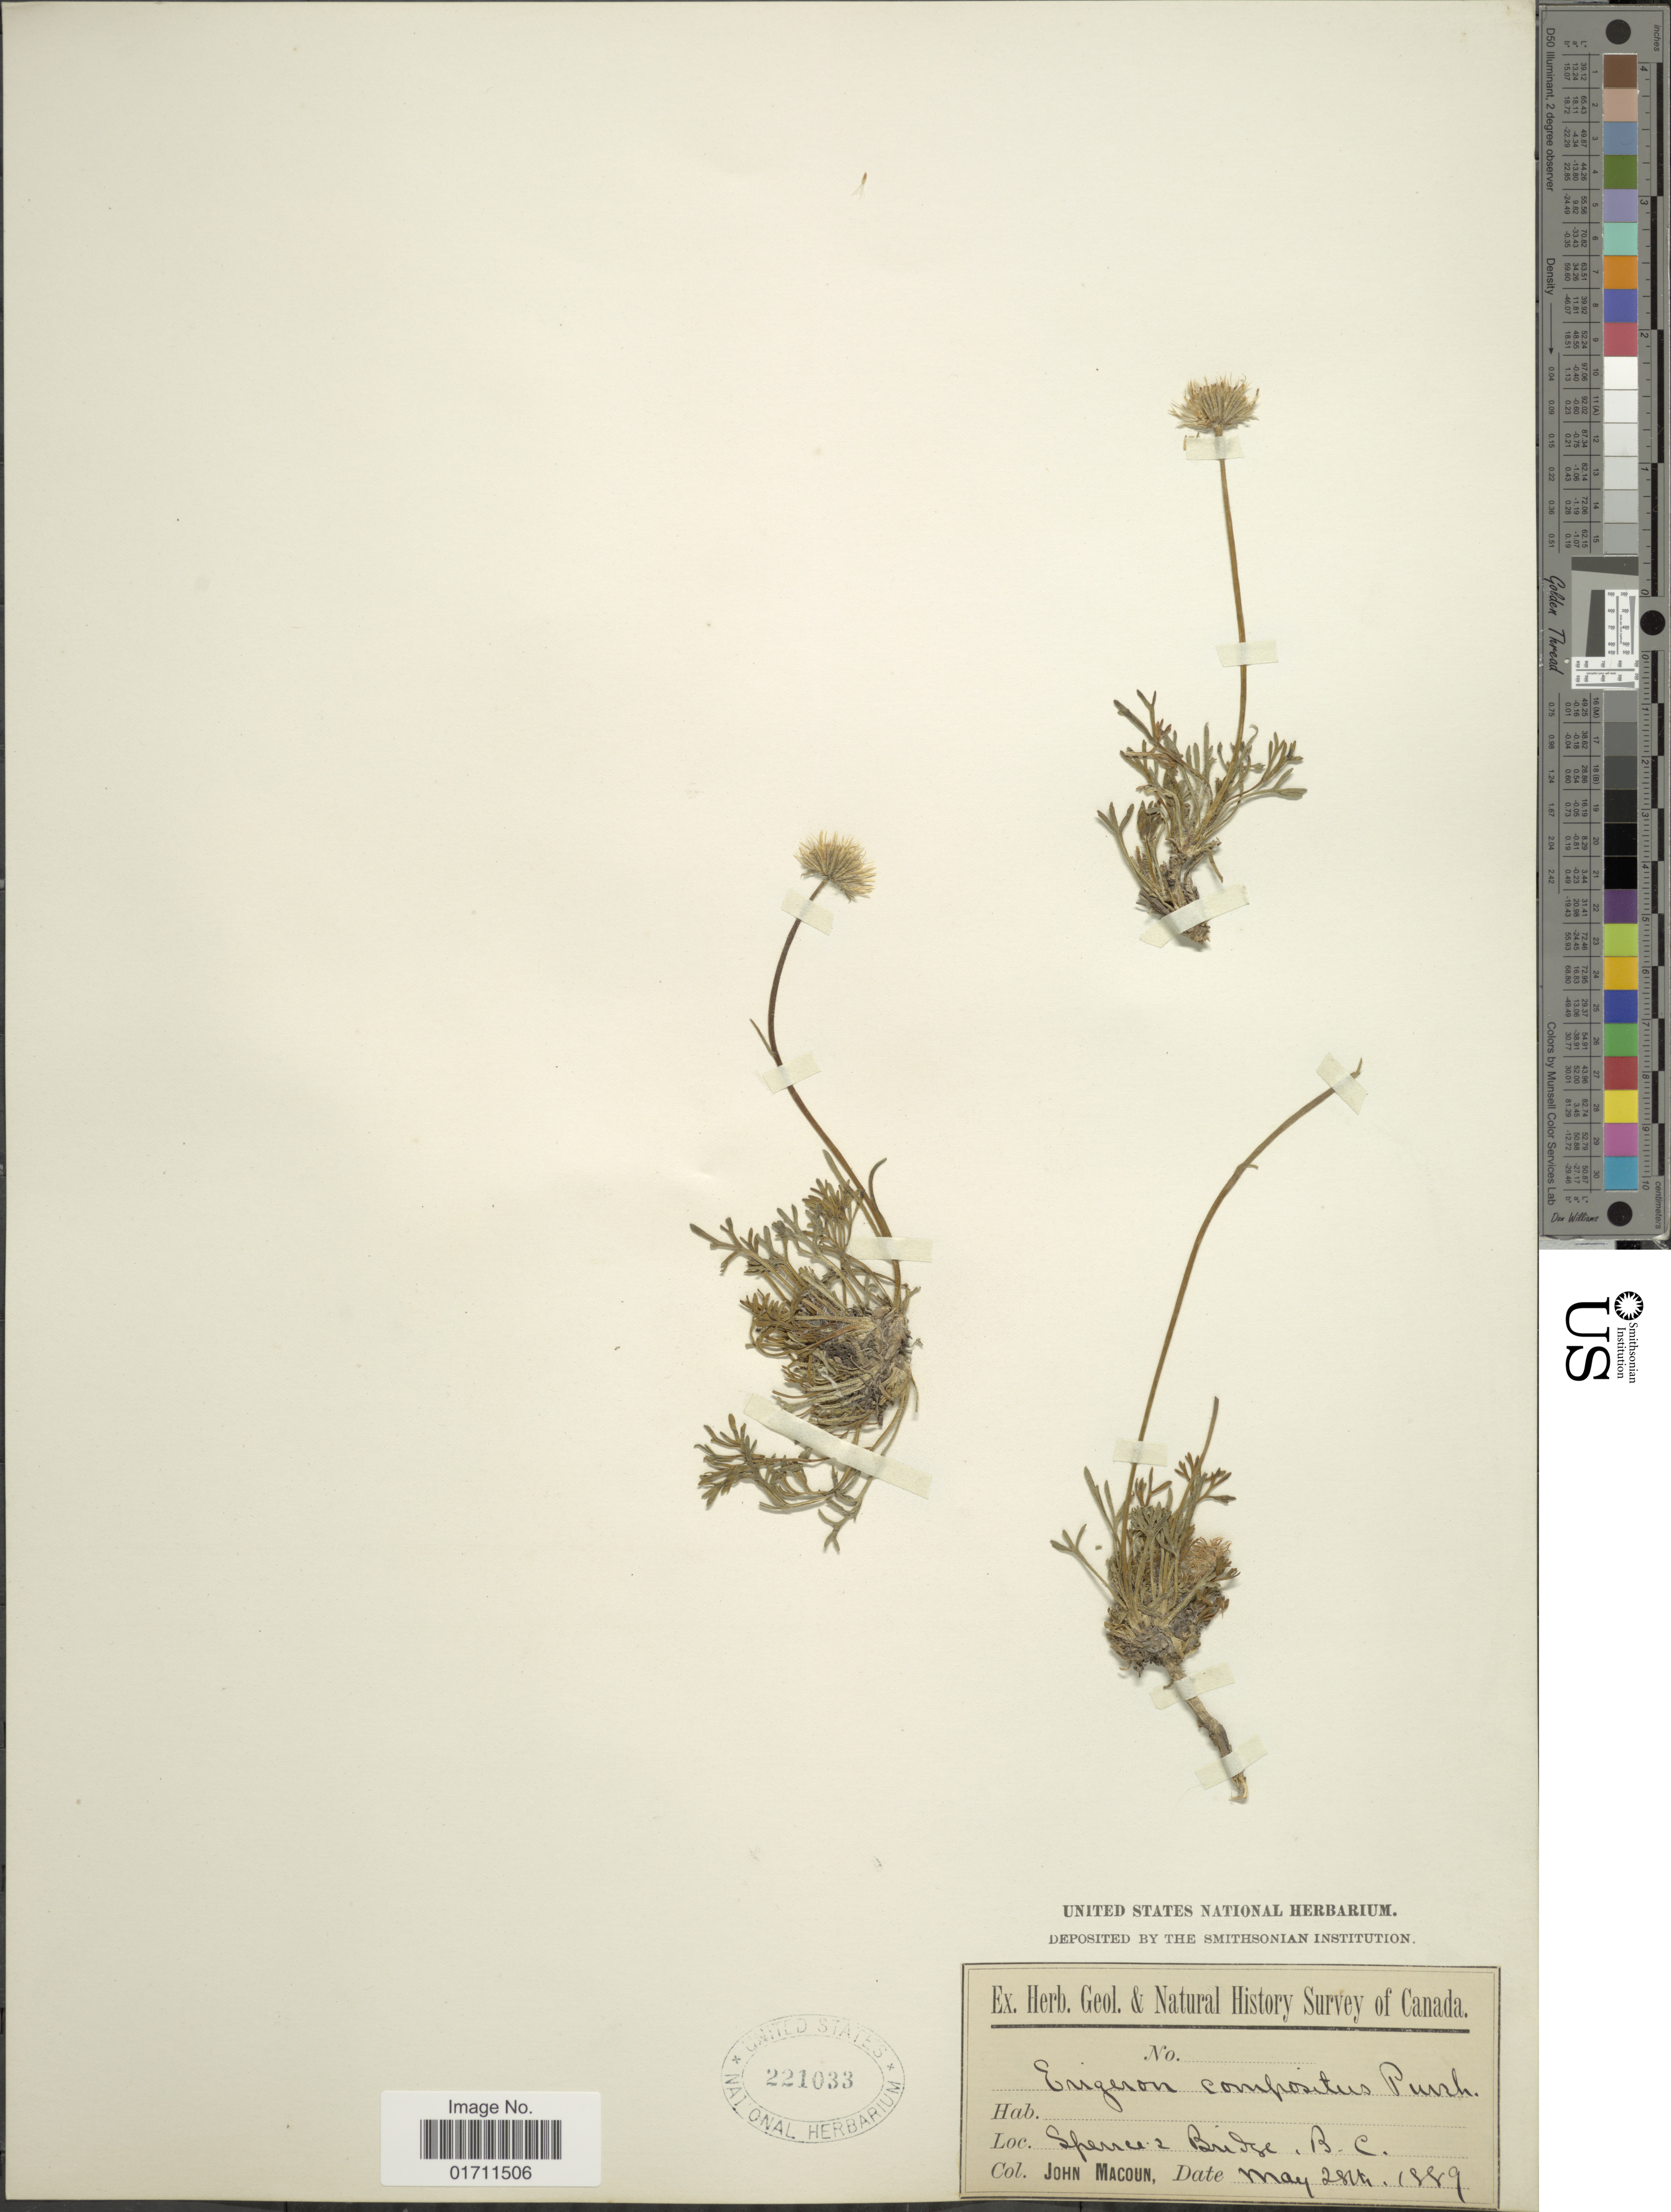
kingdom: Plantae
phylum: Tracheophyta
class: Magnoliopsida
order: Asterales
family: Asteraceae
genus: Erigeron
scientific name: Erigeron compositus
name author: Pursh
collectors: J. Macoun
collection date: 1889-05-28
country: Canada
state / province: British Columbia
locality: Spruces Bridge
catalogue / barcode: US 221033